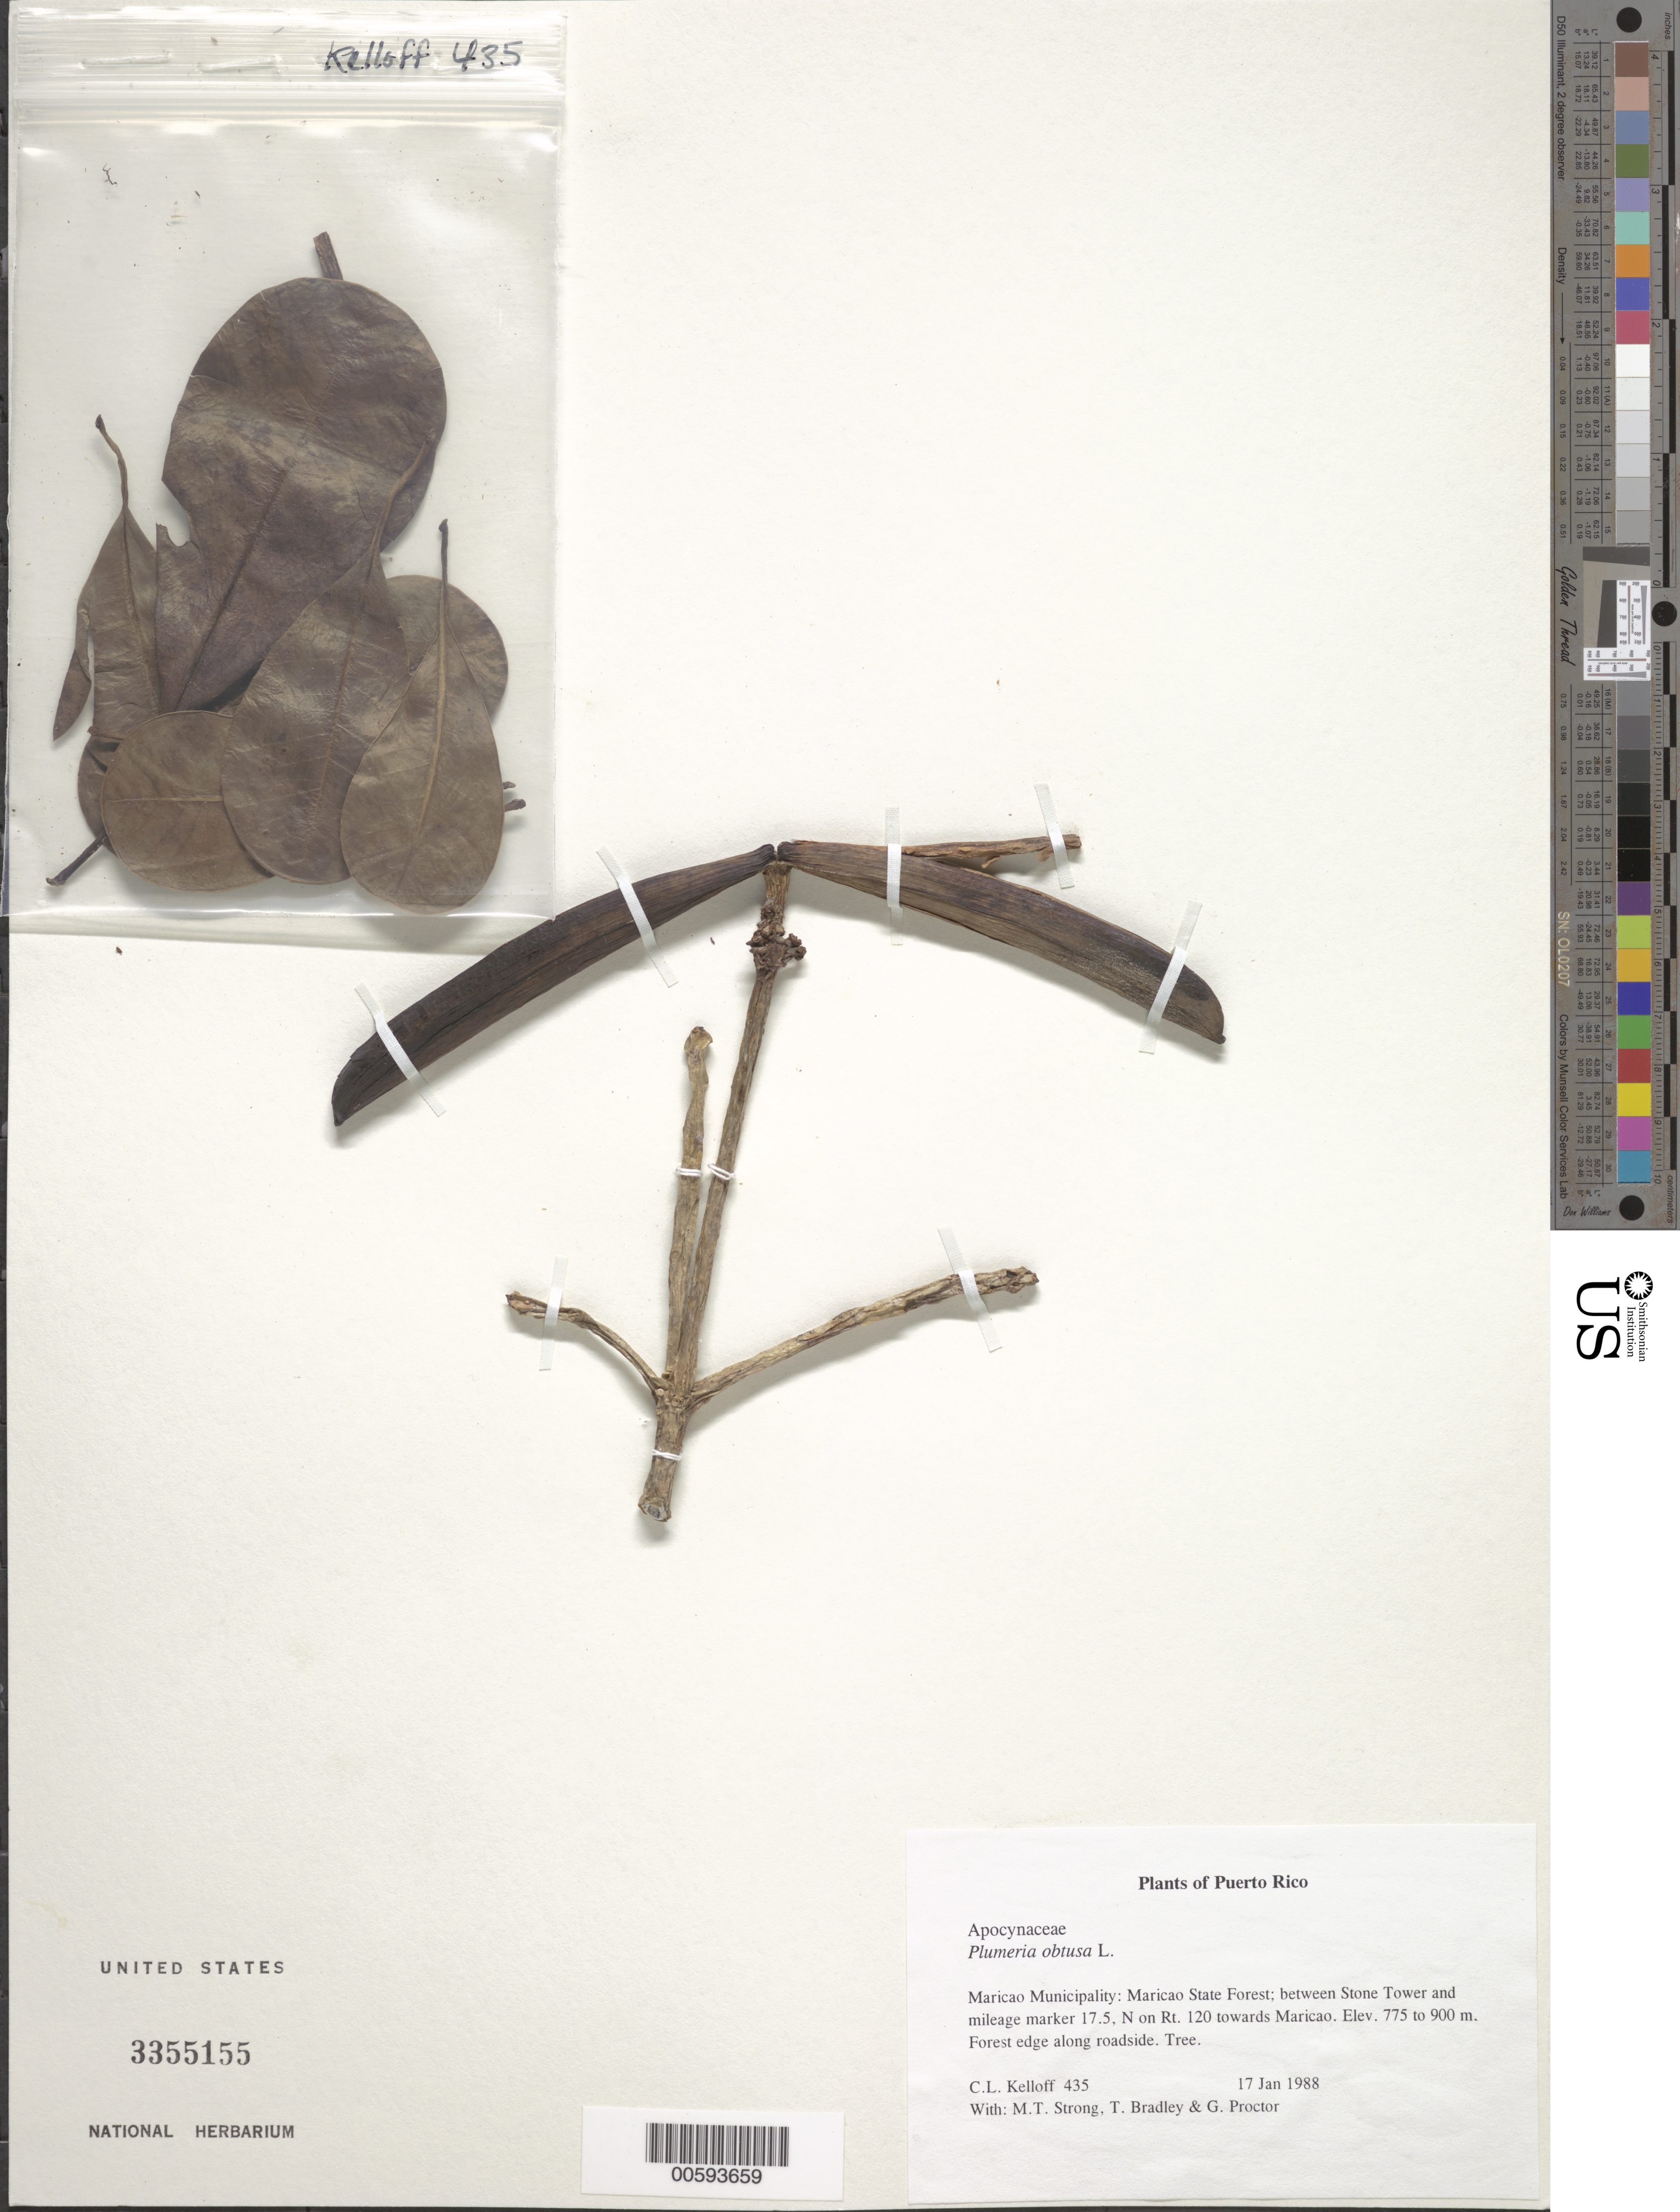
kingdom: Plantae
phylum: Tracheophyta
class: Magnoliopsida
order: Gentianales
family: Apocynaceae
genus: Plumeria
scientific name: Plumeria obtusa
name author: L.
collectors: C. L. Kelloff, M. T. Strong, T. Bradley & G. Proctor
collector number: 435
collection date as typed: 17 Jan 1988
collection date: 1988-01-17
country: Puerto Rico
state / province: Maricao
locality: Maricao Municipality: Maricao State Forest; between Stone Tower and mileage marker 17.5, N on Rt. 120 towards Maricao.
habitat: Forest edge along roadside.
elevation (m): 775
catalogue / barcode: US 3355155